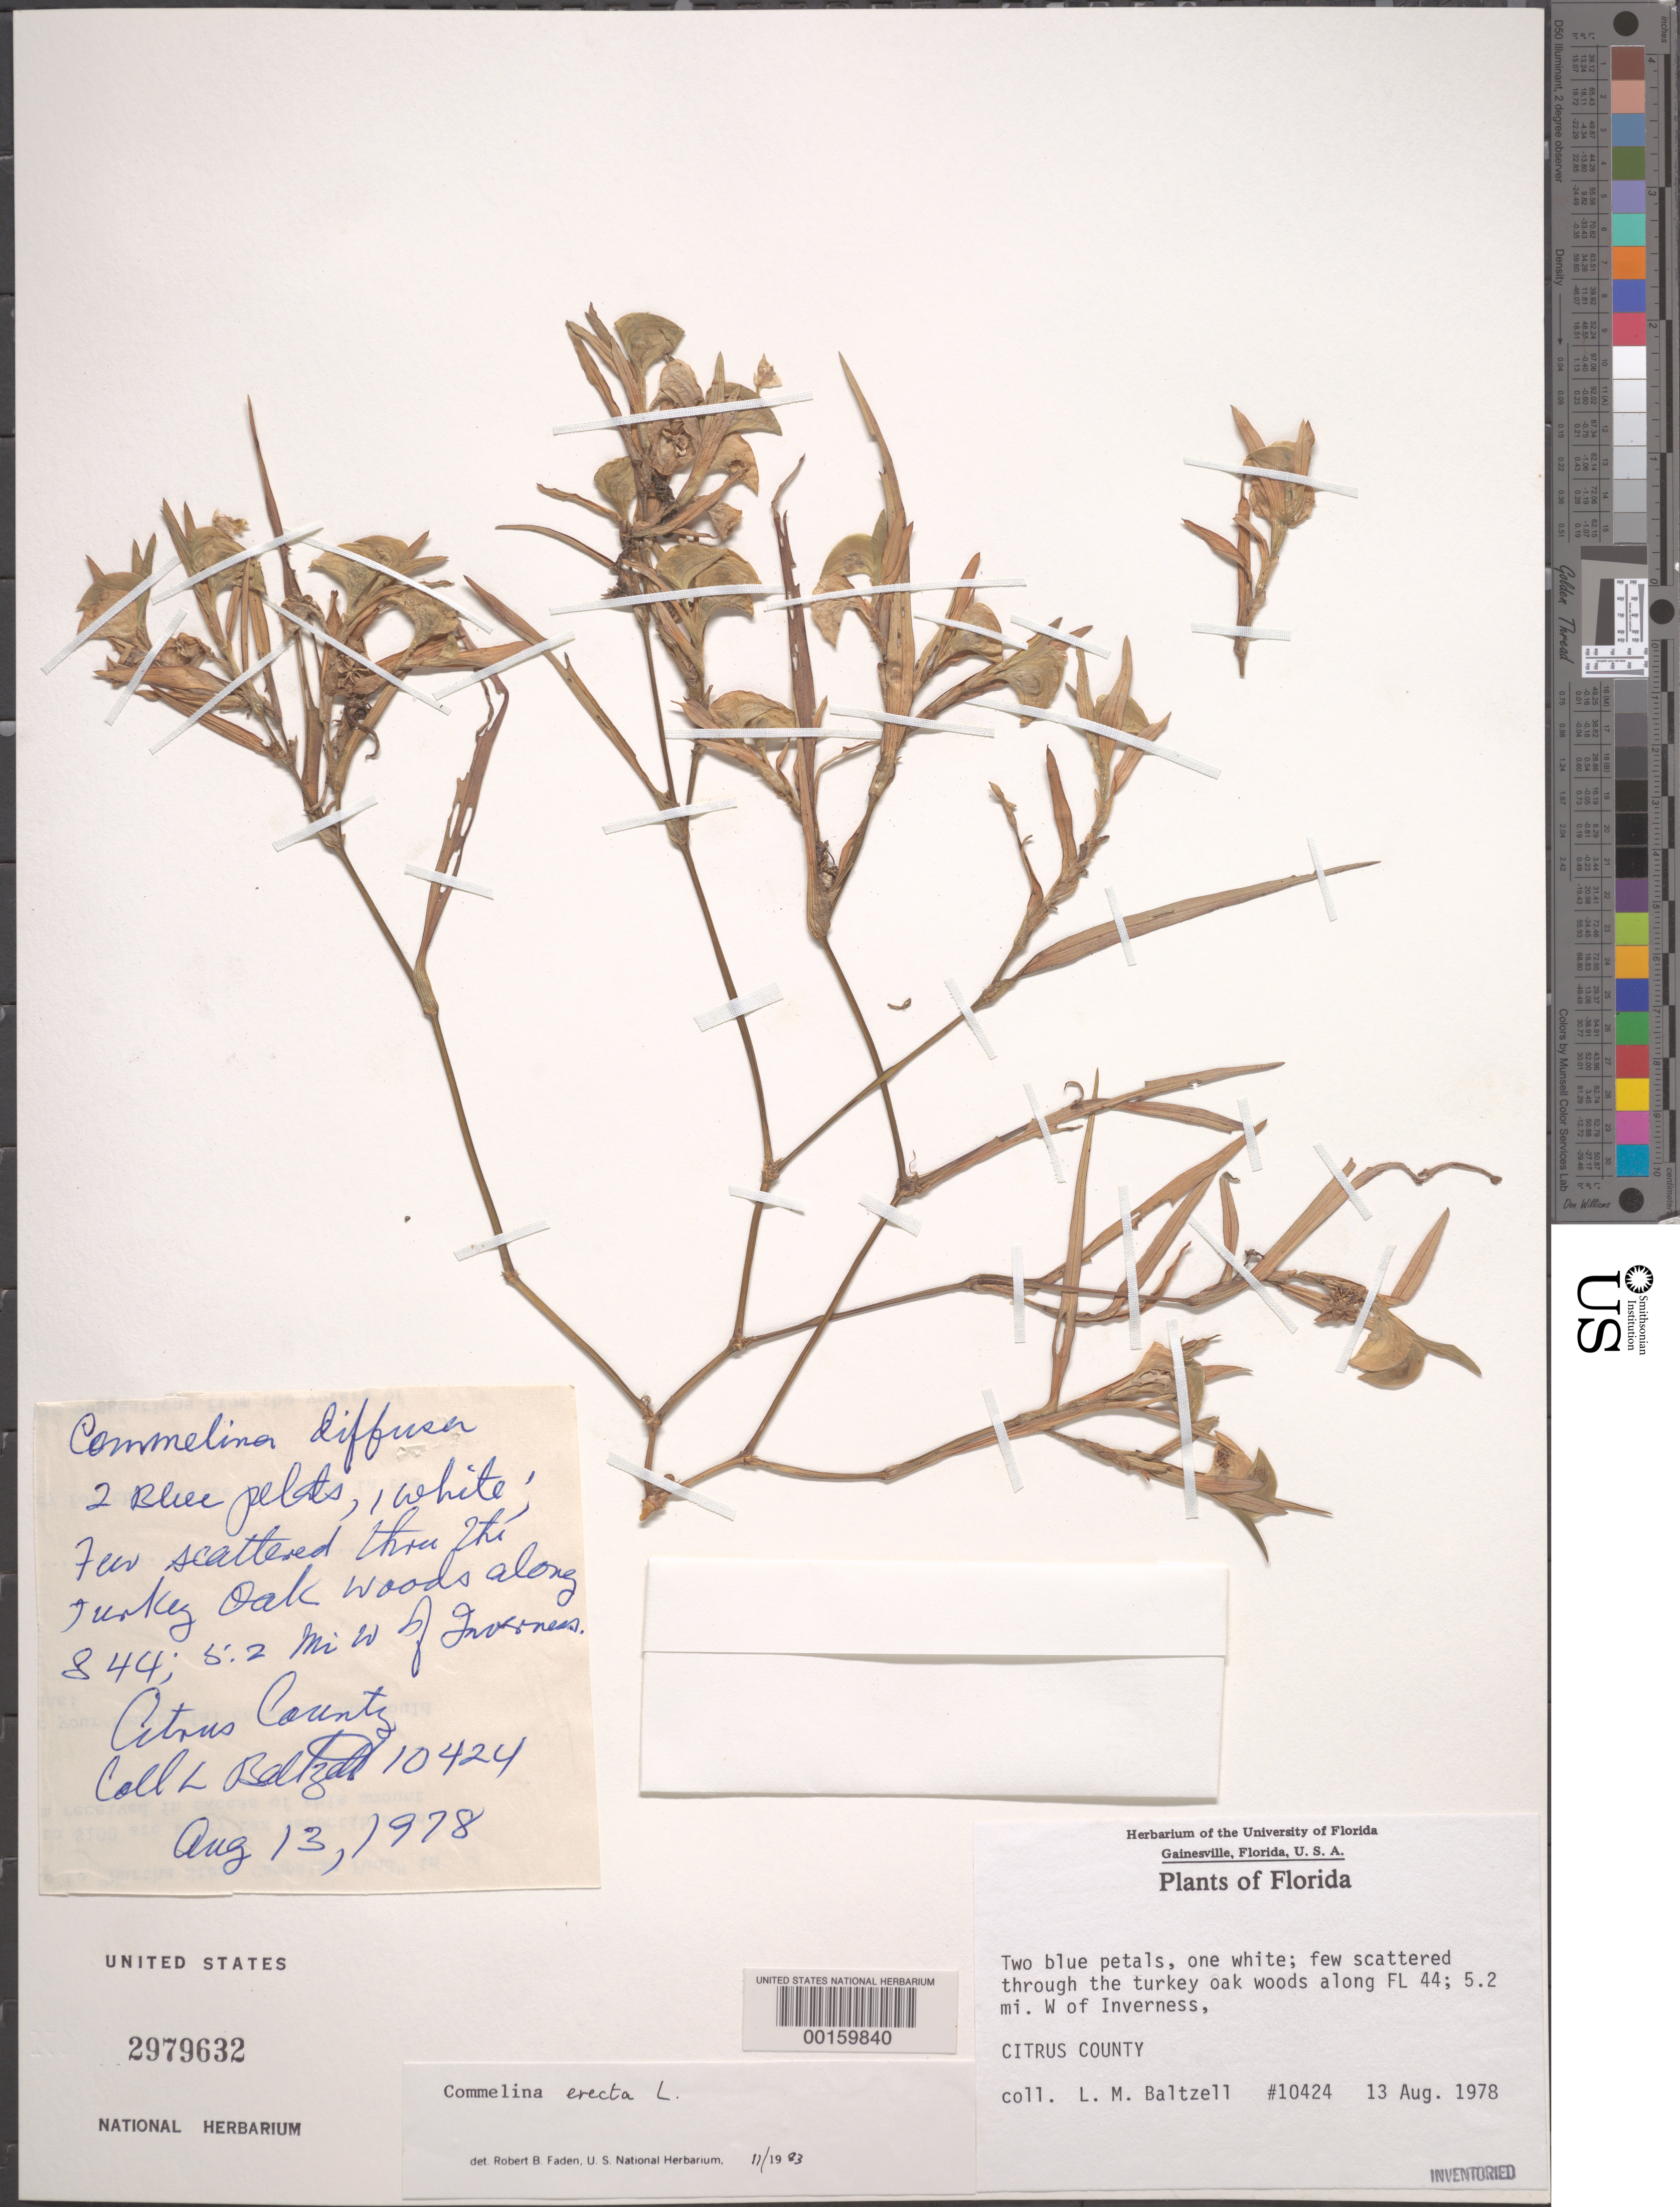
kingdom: Plantae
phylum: Tracheophyta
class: Liliopsida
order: Commelinales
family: Commelinaceae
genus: Commelina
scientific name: Commelina erecta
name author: L.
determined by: Faden, Robert B., (US), Smithsonian Institution - National Museum of Natural History (UNITED STATES)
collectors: L. Baltzell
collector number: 10424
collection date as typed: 13 Aug 1978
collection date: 1978-08-13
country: United States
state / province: Florida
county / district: Citrus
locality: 5.2 mi. w of inverness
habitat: Woods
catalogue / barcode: US 2979632